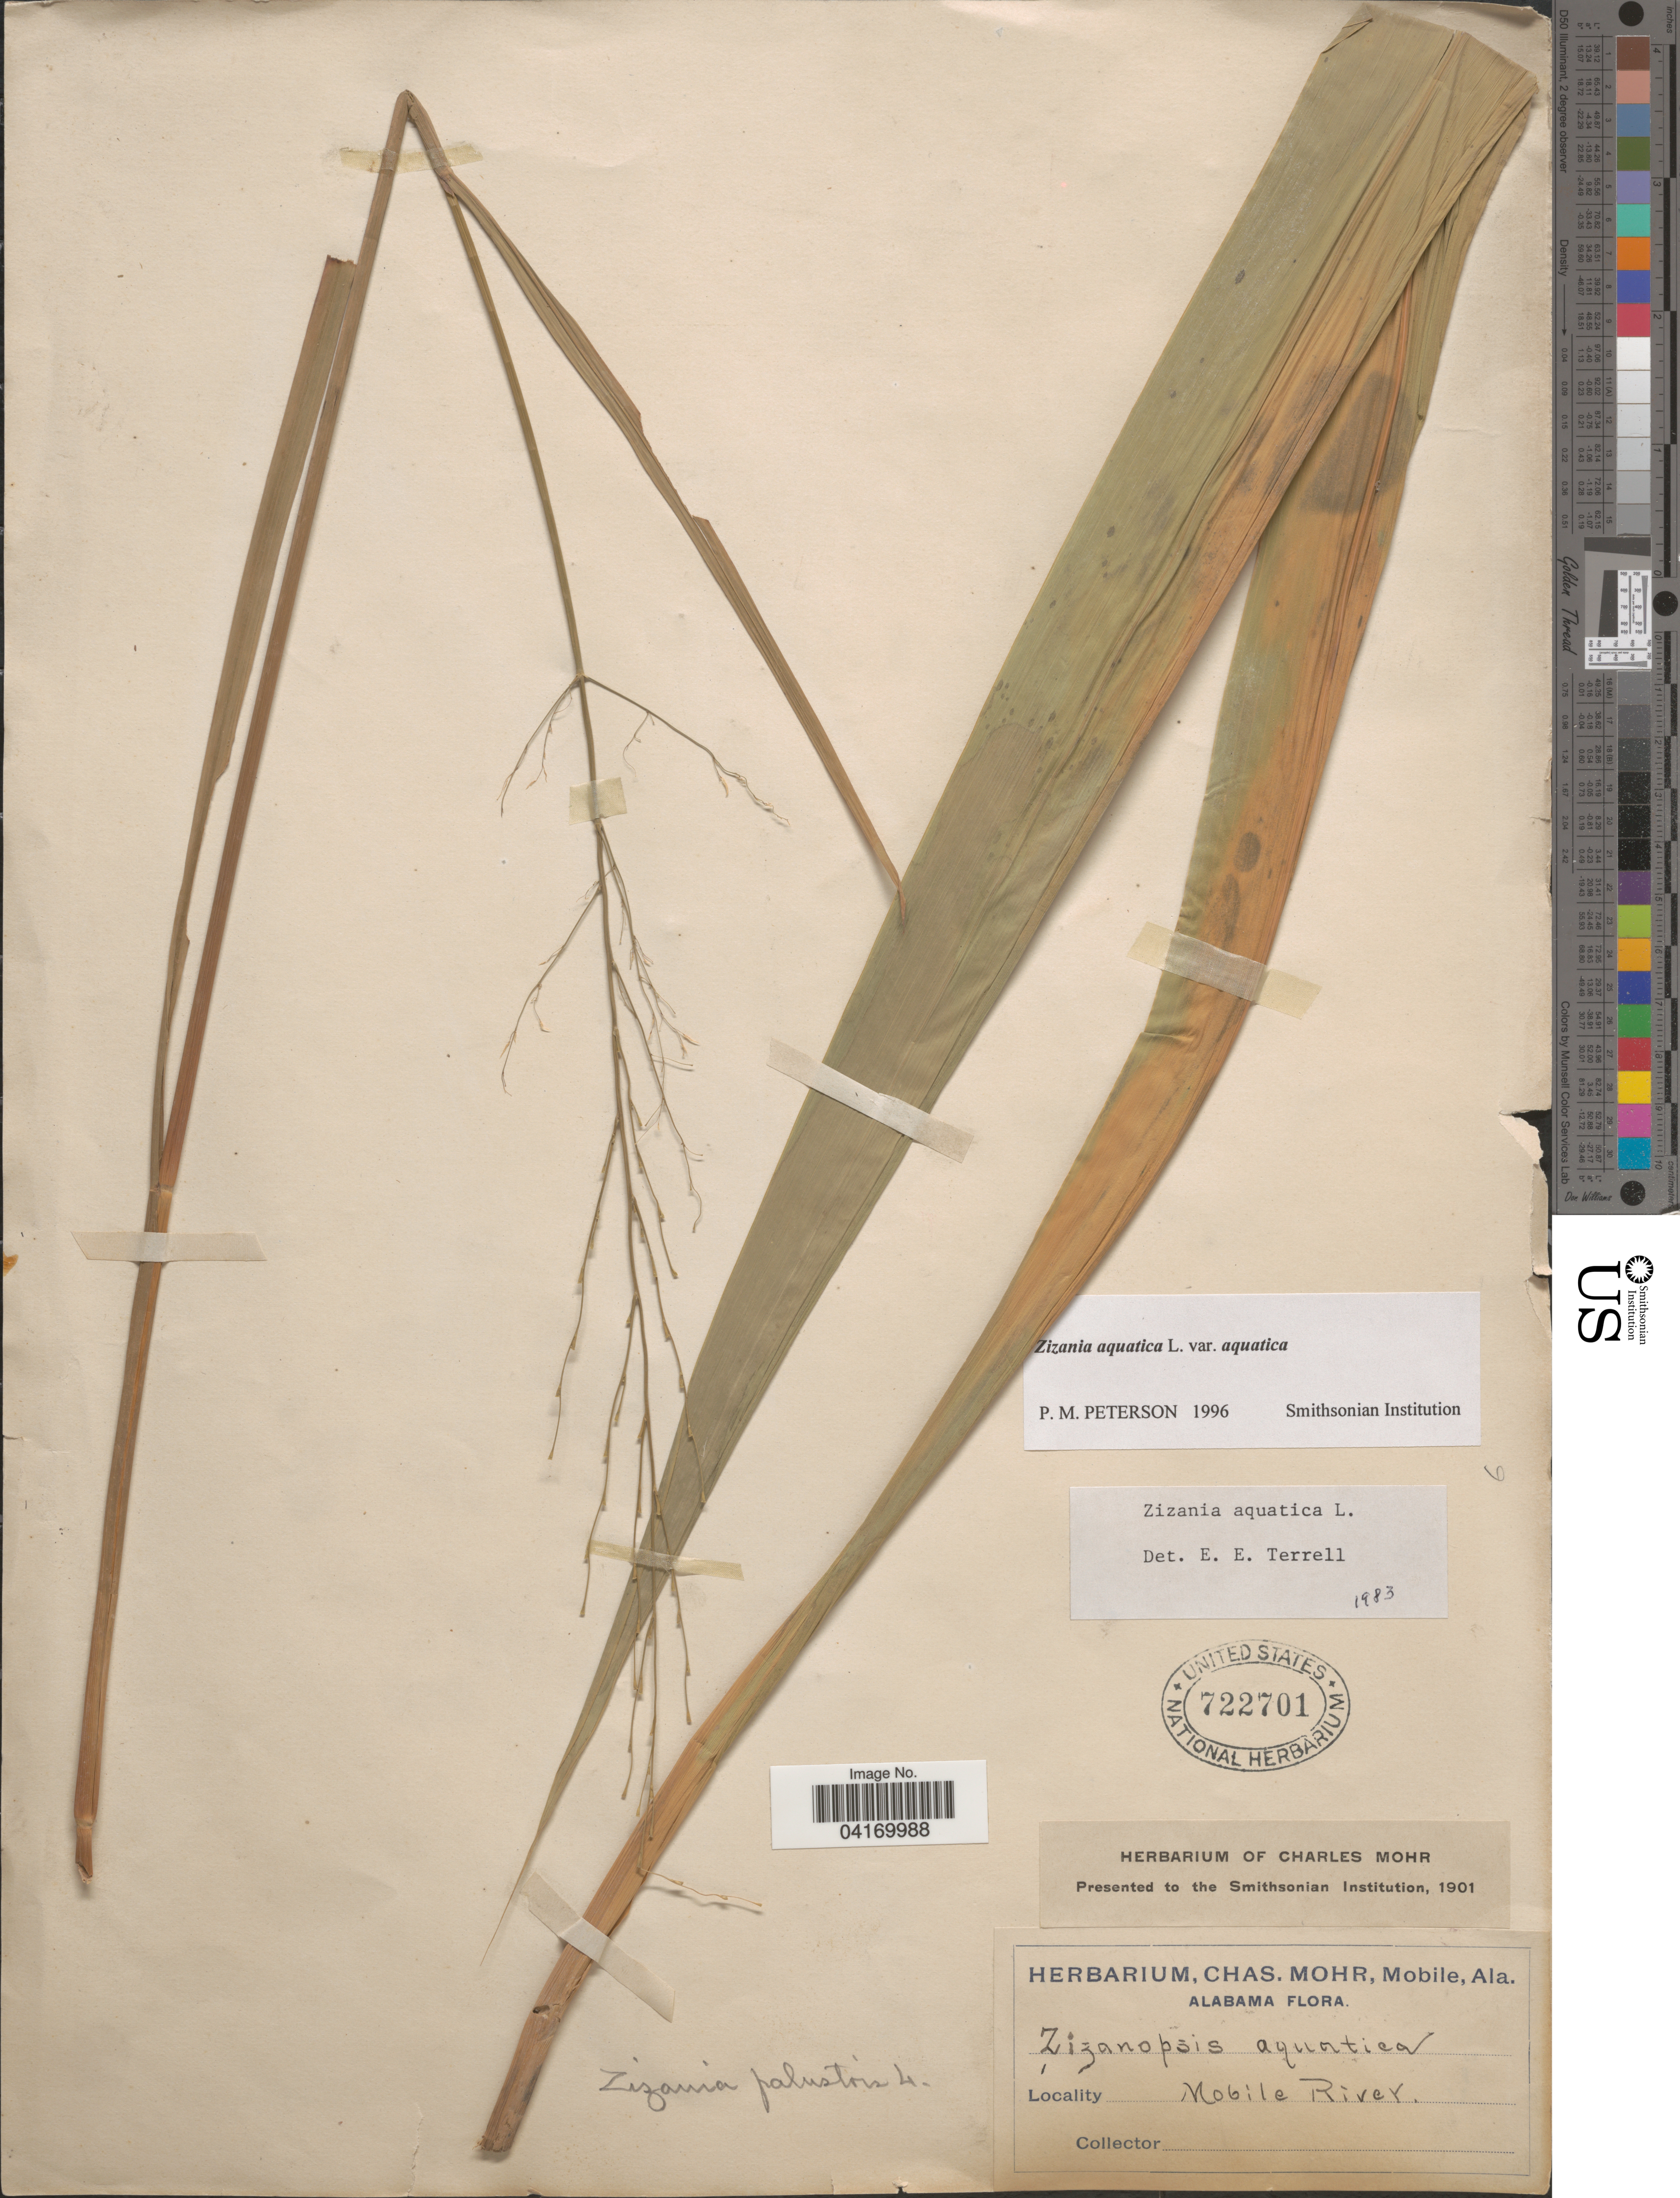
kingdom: Plantae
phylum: Tracheophyta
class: Liliopsida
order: Poales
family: Poaceae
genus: Zizania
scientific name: Zizania aquatica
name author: L.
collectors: Mohr, C. T. (herbarium)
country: United States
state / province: Alabama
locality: Mobile River.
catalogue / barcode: US 722701